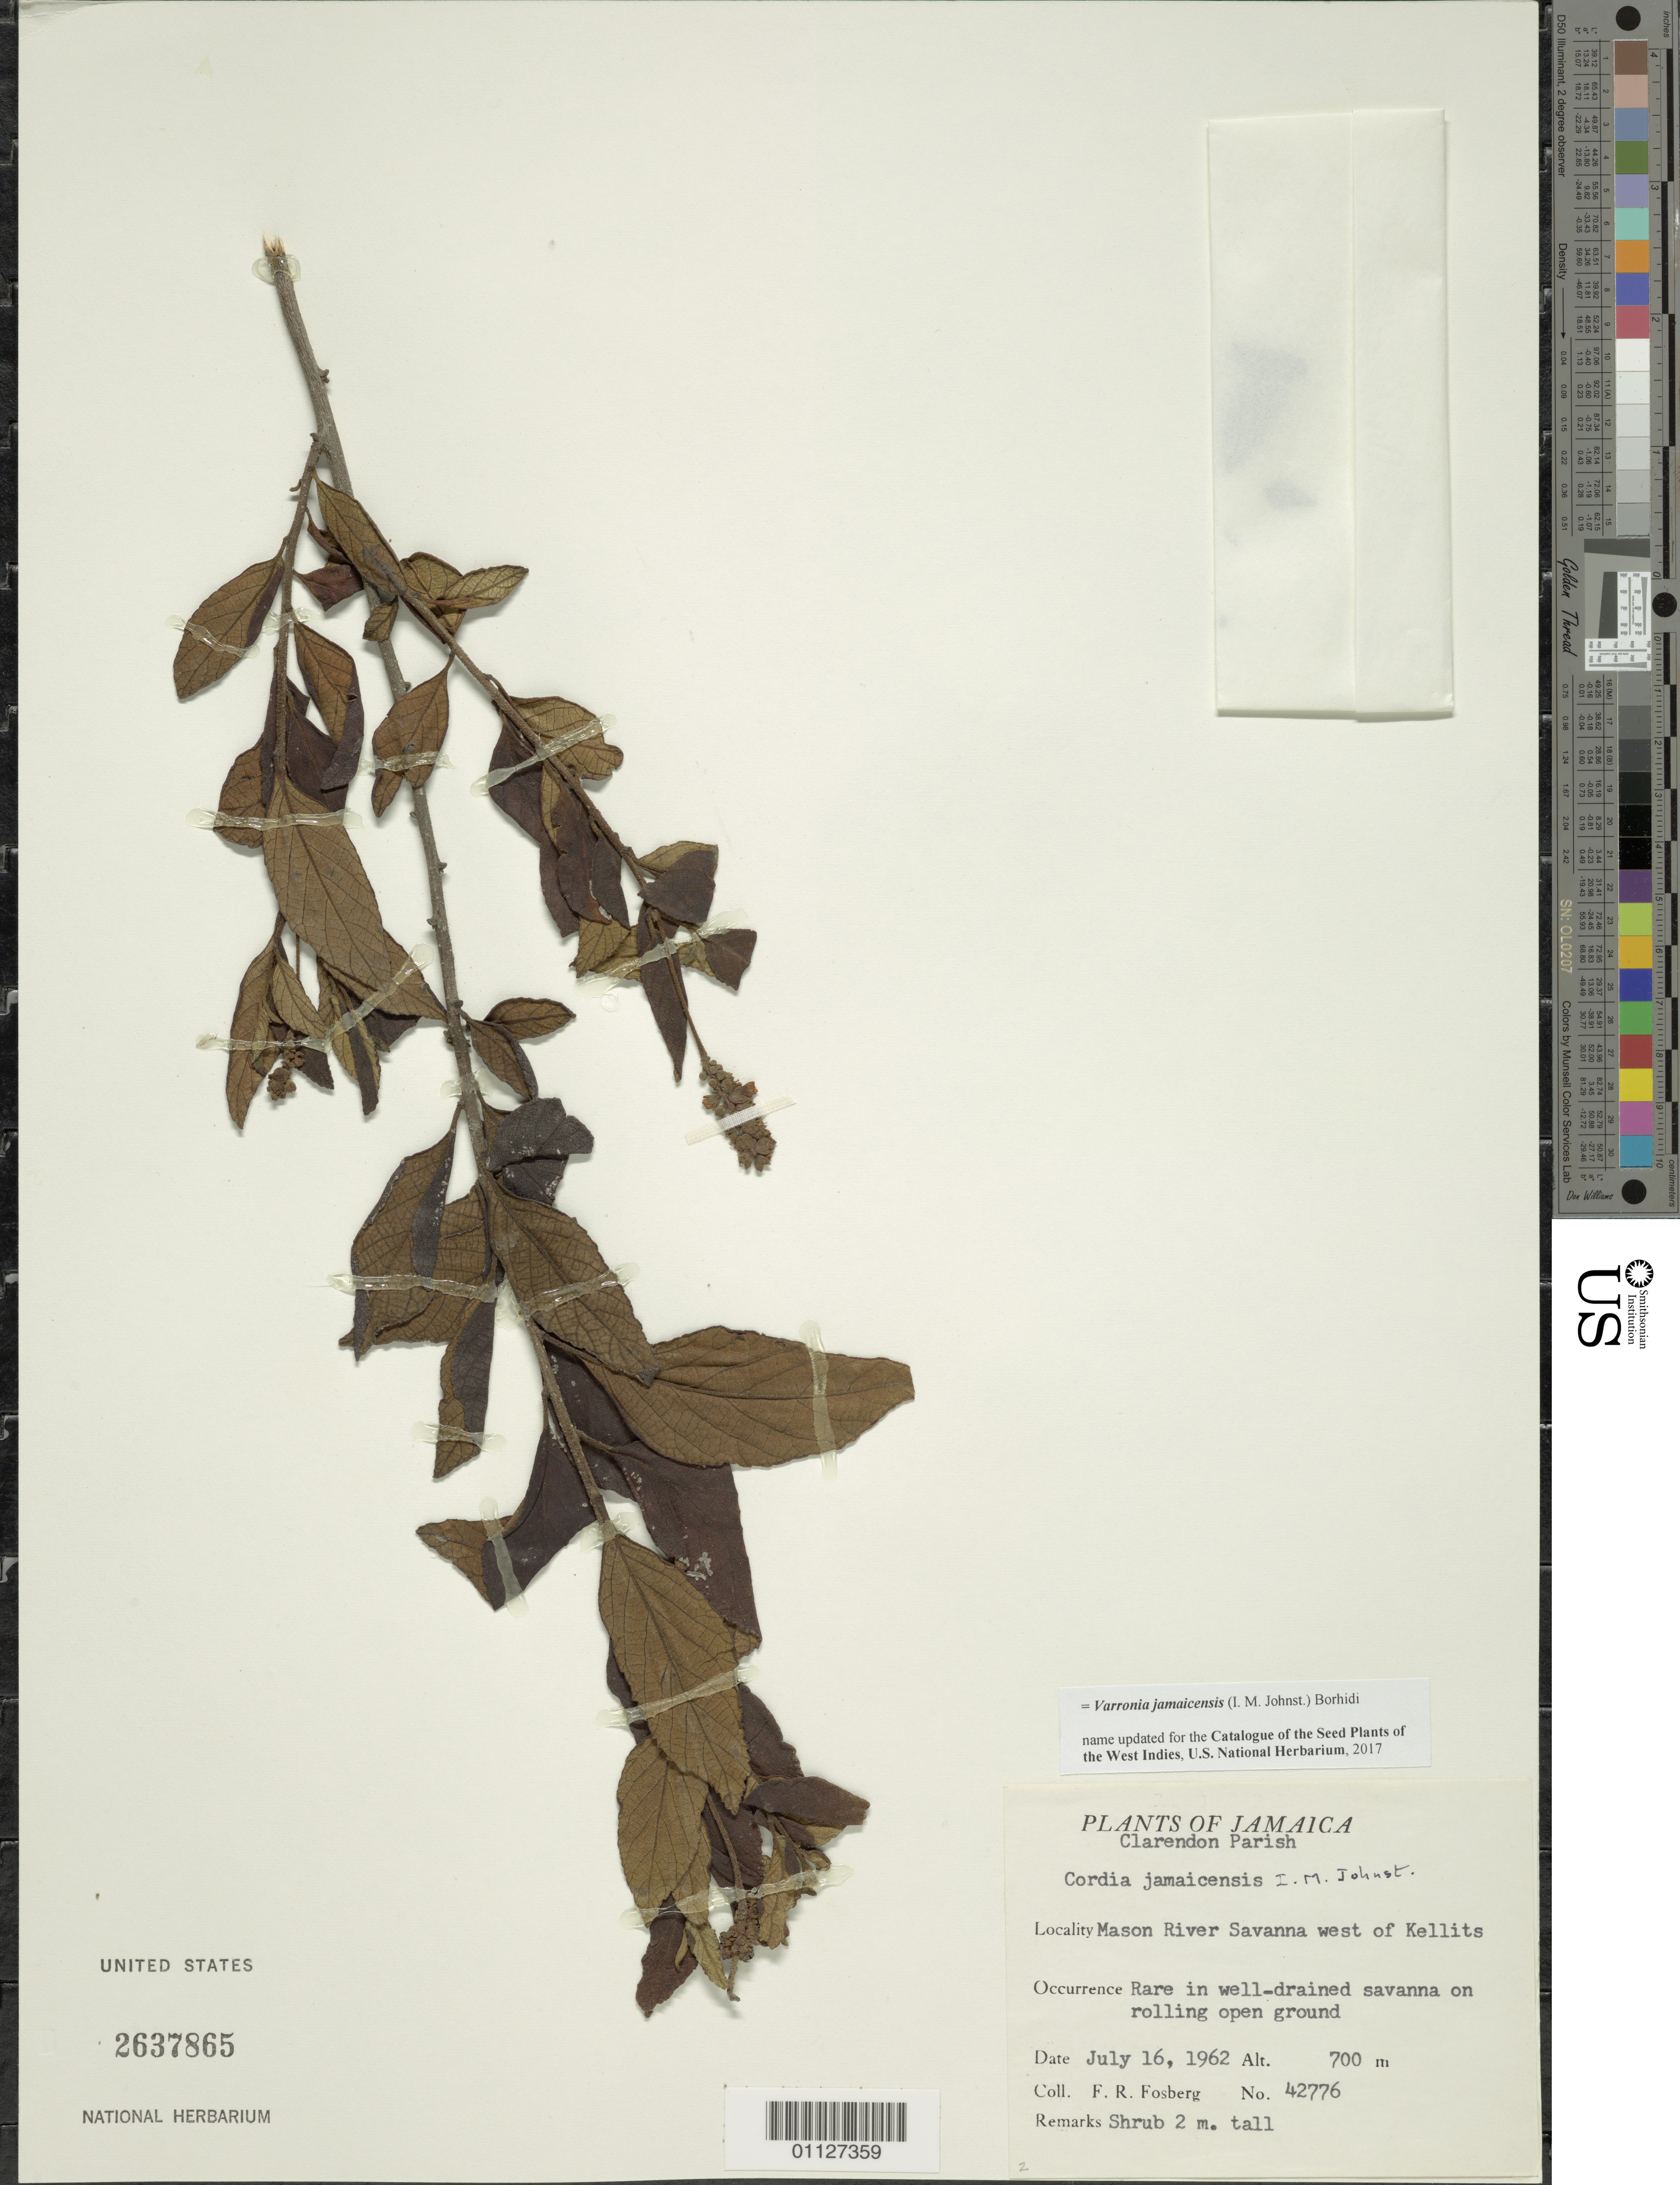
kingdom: Plantae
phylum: Tracheophyta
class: Magnoliopsida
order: Boraginales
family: Cordiaceae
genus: Varronia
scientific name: Varronia jamaicensis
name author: (I.M. Johnst.) Borhidi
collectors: F. R. Fosberg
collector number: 42776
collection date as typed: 16 Jul 1962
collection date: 1962-07-16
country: Jamaica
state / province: Clarendon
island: Jamaica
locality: Mason River Savanna W of Kellits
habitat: rare in well-drained savanna on rolling open ground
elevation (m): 700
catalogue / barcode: US 2637865